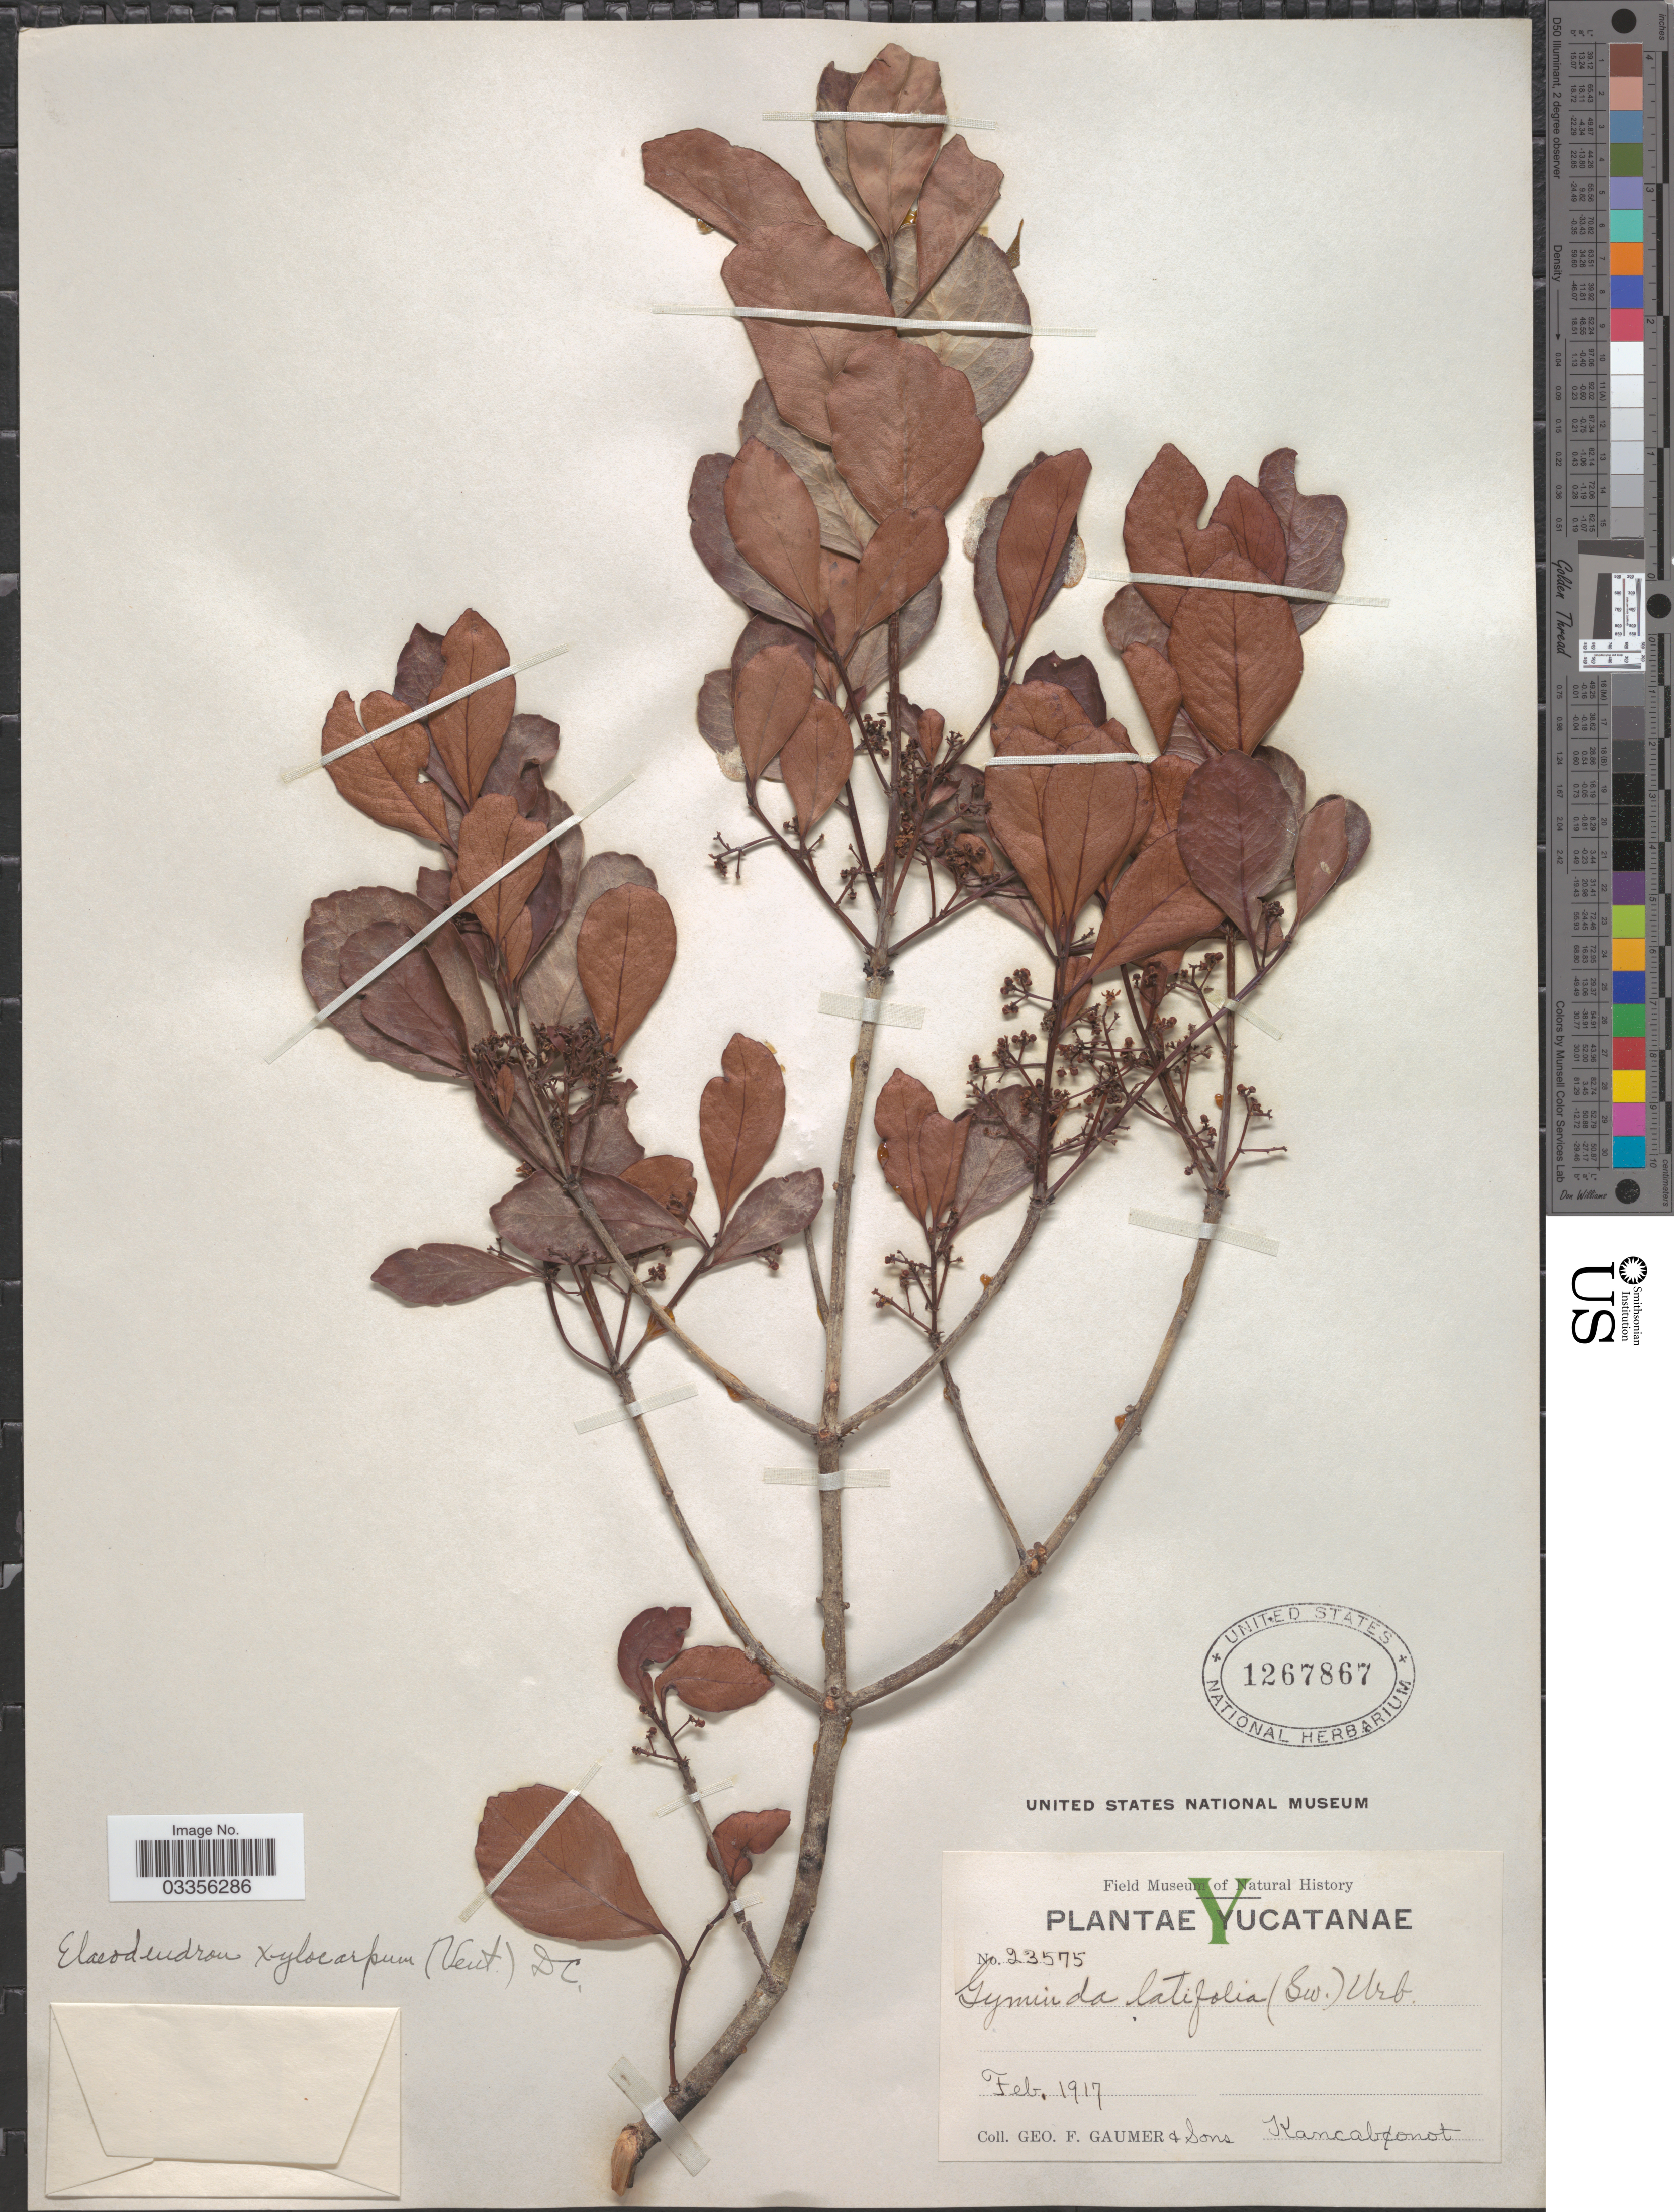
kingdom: Plantae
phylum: Tracheophyta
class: Magnoliopsida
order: Celastrales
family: Celastraceae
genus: Elaeodendron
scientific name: Elaeodendron xylocarpum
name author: (Vent.) DC.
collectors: G. F. Gaumer & et al.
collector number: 23575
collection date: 1917-02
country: Mexico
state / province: Yucatán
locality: Yucatanae. Kancabonot.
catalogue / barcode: US 1267867